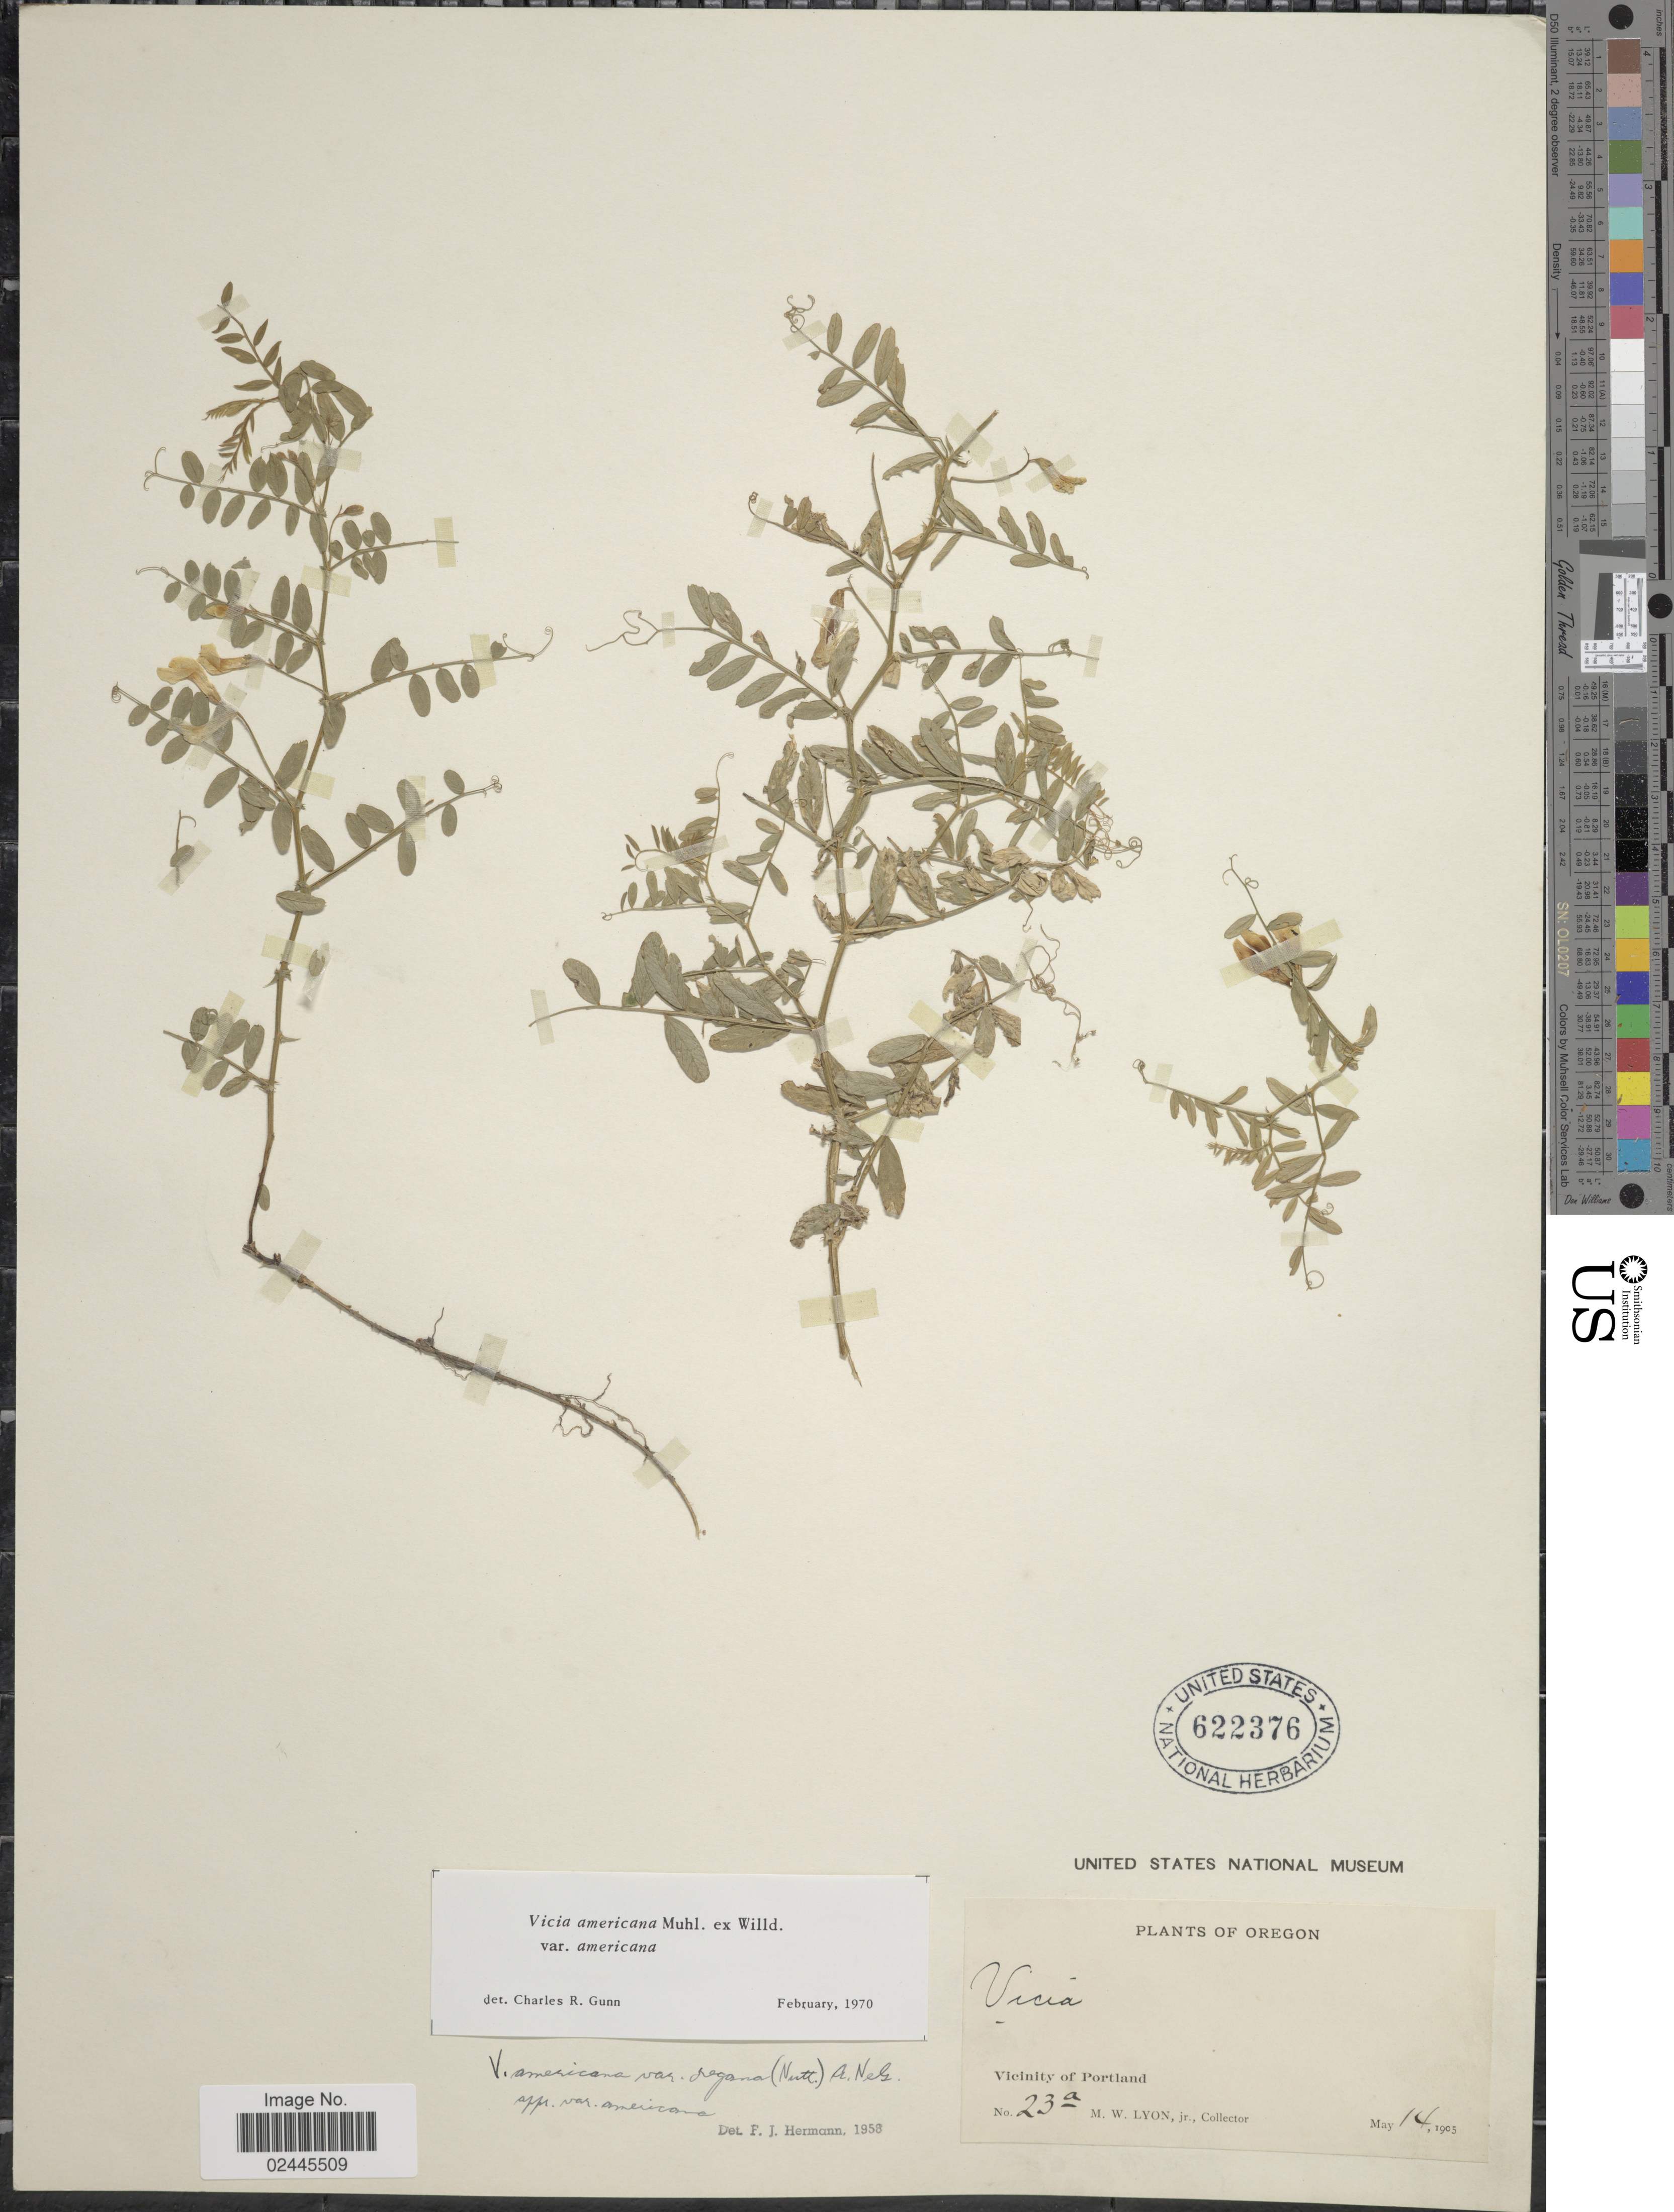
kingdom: Plantae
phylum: Tracheophyta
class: Magnoliopsida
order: Fabales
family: Fabaceae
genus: Vicia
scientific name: Vicia americana var. americana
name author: Muhl. ex Willd.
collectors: M. W. Lyon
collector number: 23a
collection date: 1905-05-14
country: United States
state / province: Oregon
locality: Vicinity of Portland.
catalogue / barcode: US 622376